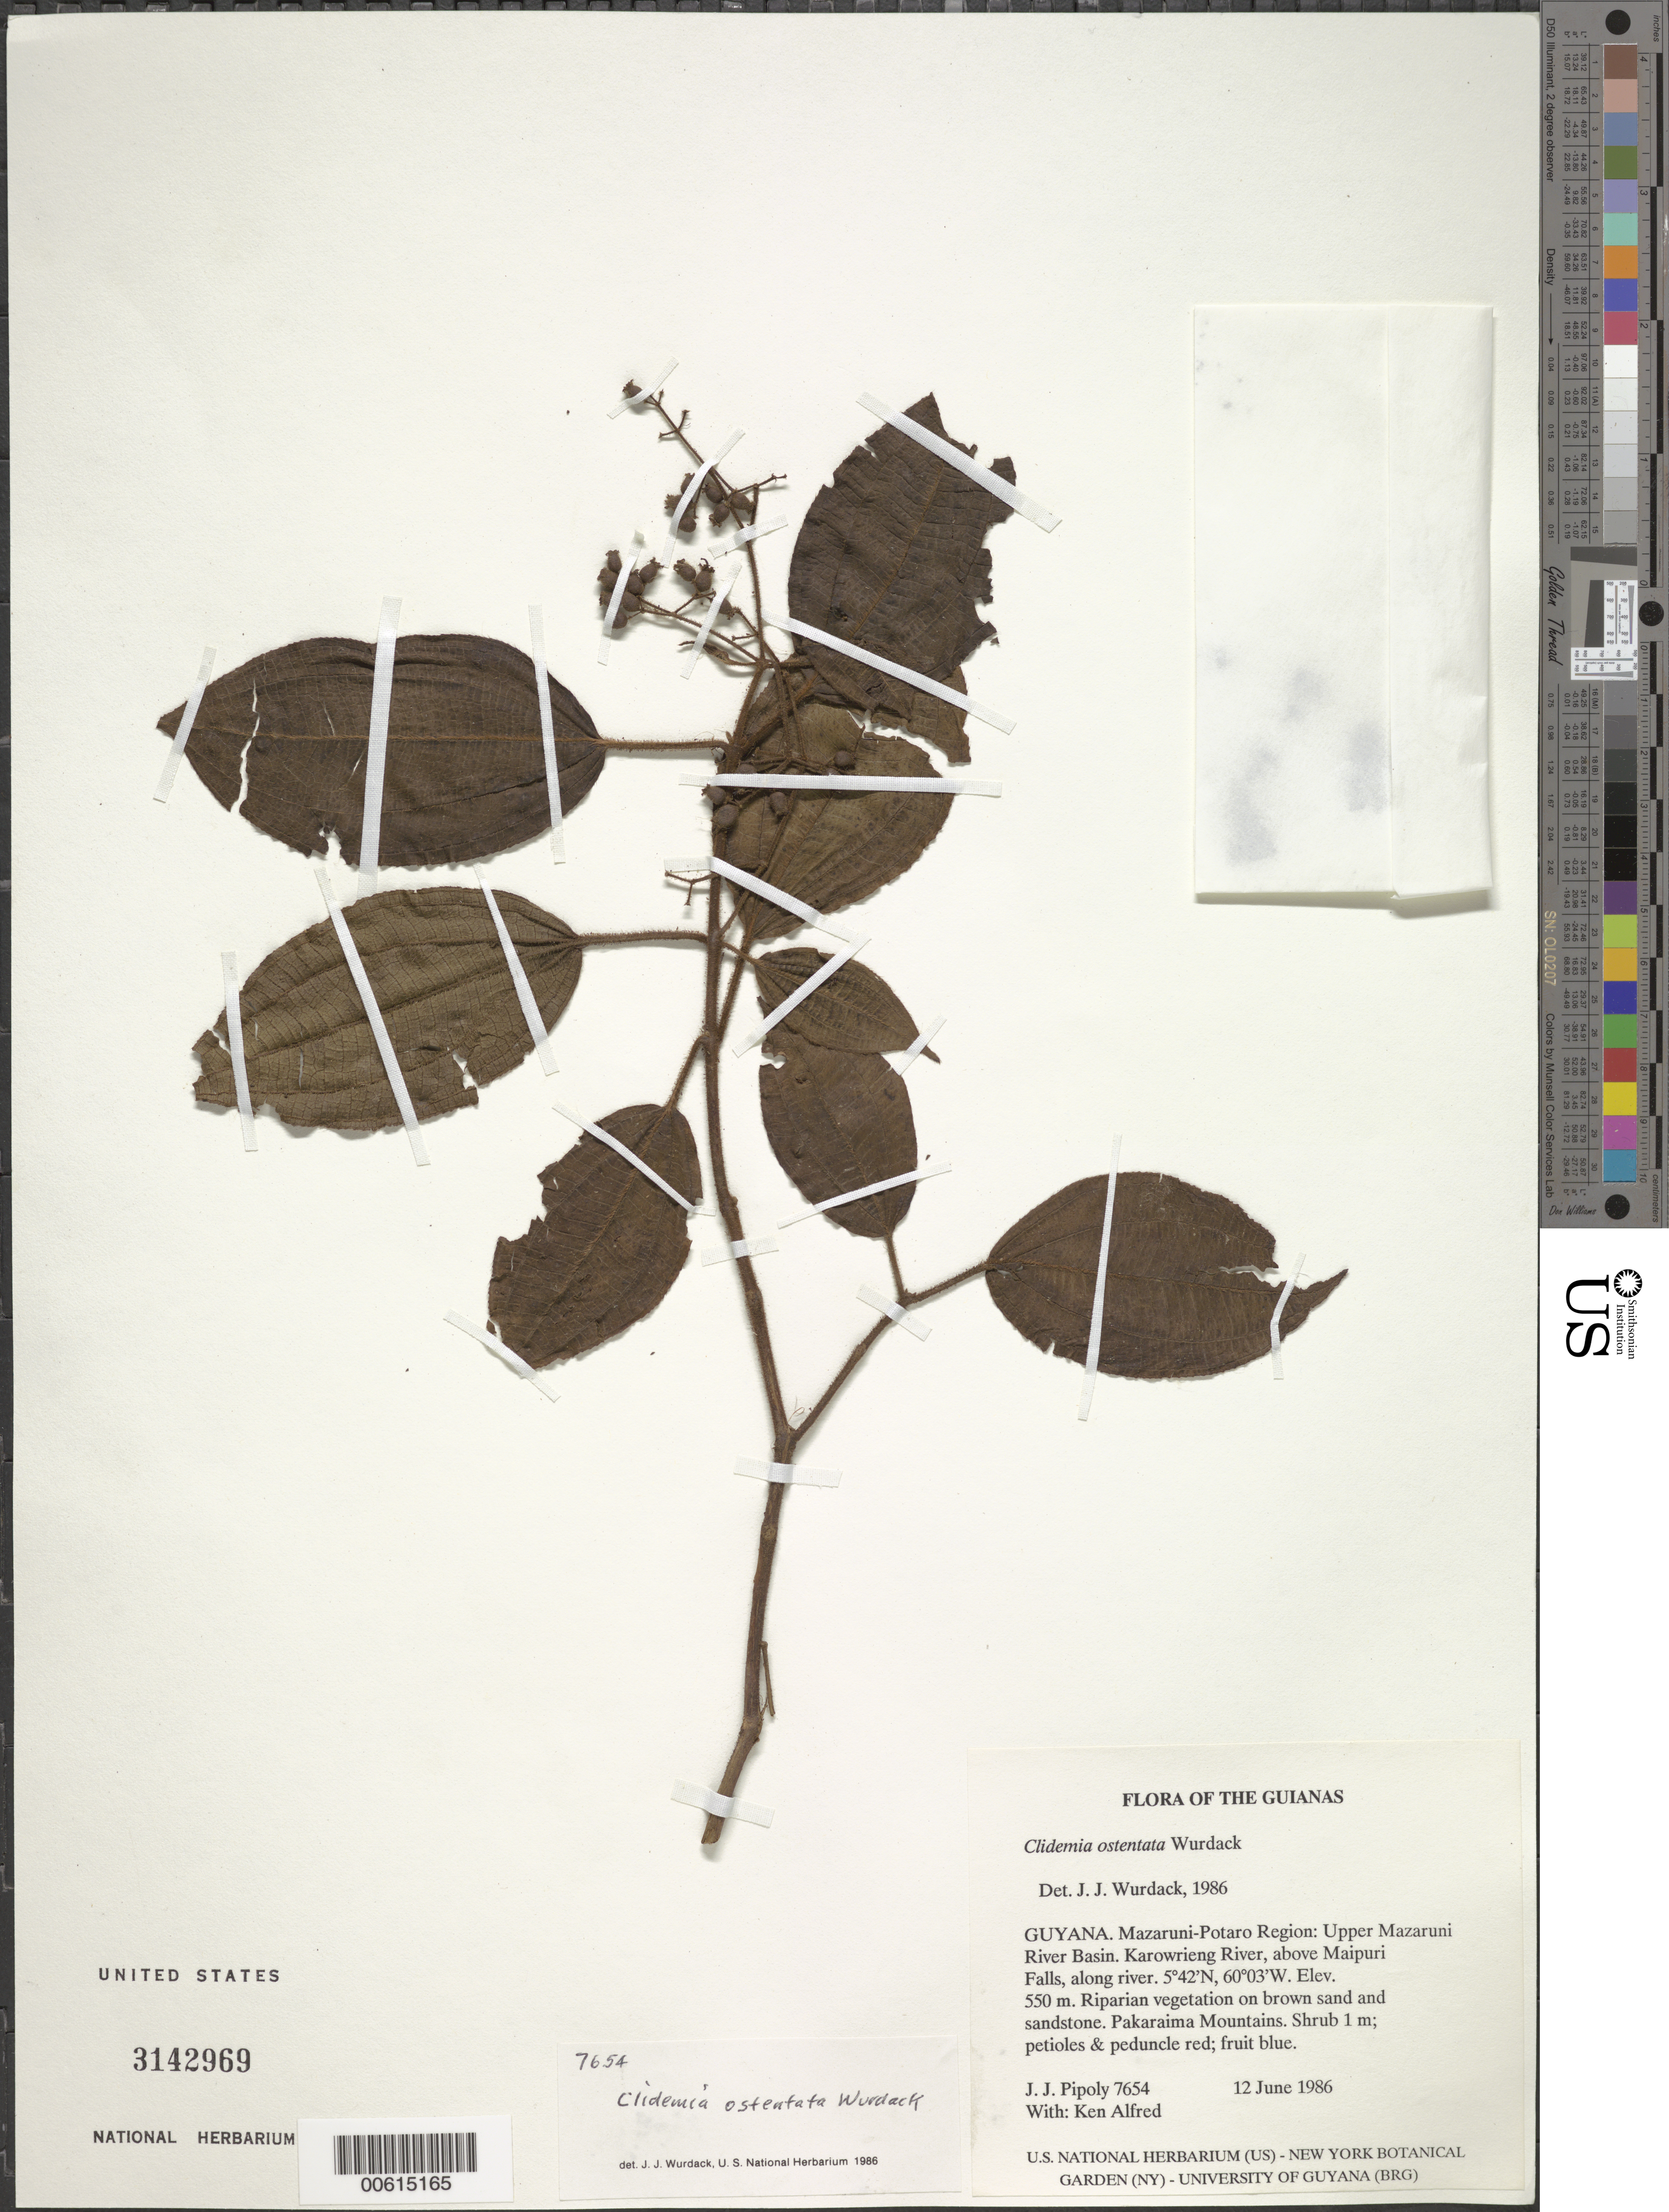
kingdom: Plantae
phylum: Tracheophyta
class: Magnoliopsida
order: Myrtales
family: Melastomataceae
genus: Clidemia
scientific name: Clidemia ostentata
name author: Wurdack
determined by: Wurdack, John J., (US), US (UNITED STATES)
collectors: J. J. Pipoly & K. Alfred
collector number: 7654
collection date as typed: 12 June 1986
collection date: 1986-06-12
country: Guyana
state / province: Cuyuni-Mazaruni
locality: Pakaraima Mts. Upper Mazaruni River Basin. Karowrieng River, above Maipuri Falls along river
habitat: Riparian vegetation on brown sand and sandstone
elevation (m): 550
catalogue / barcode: US 3142669